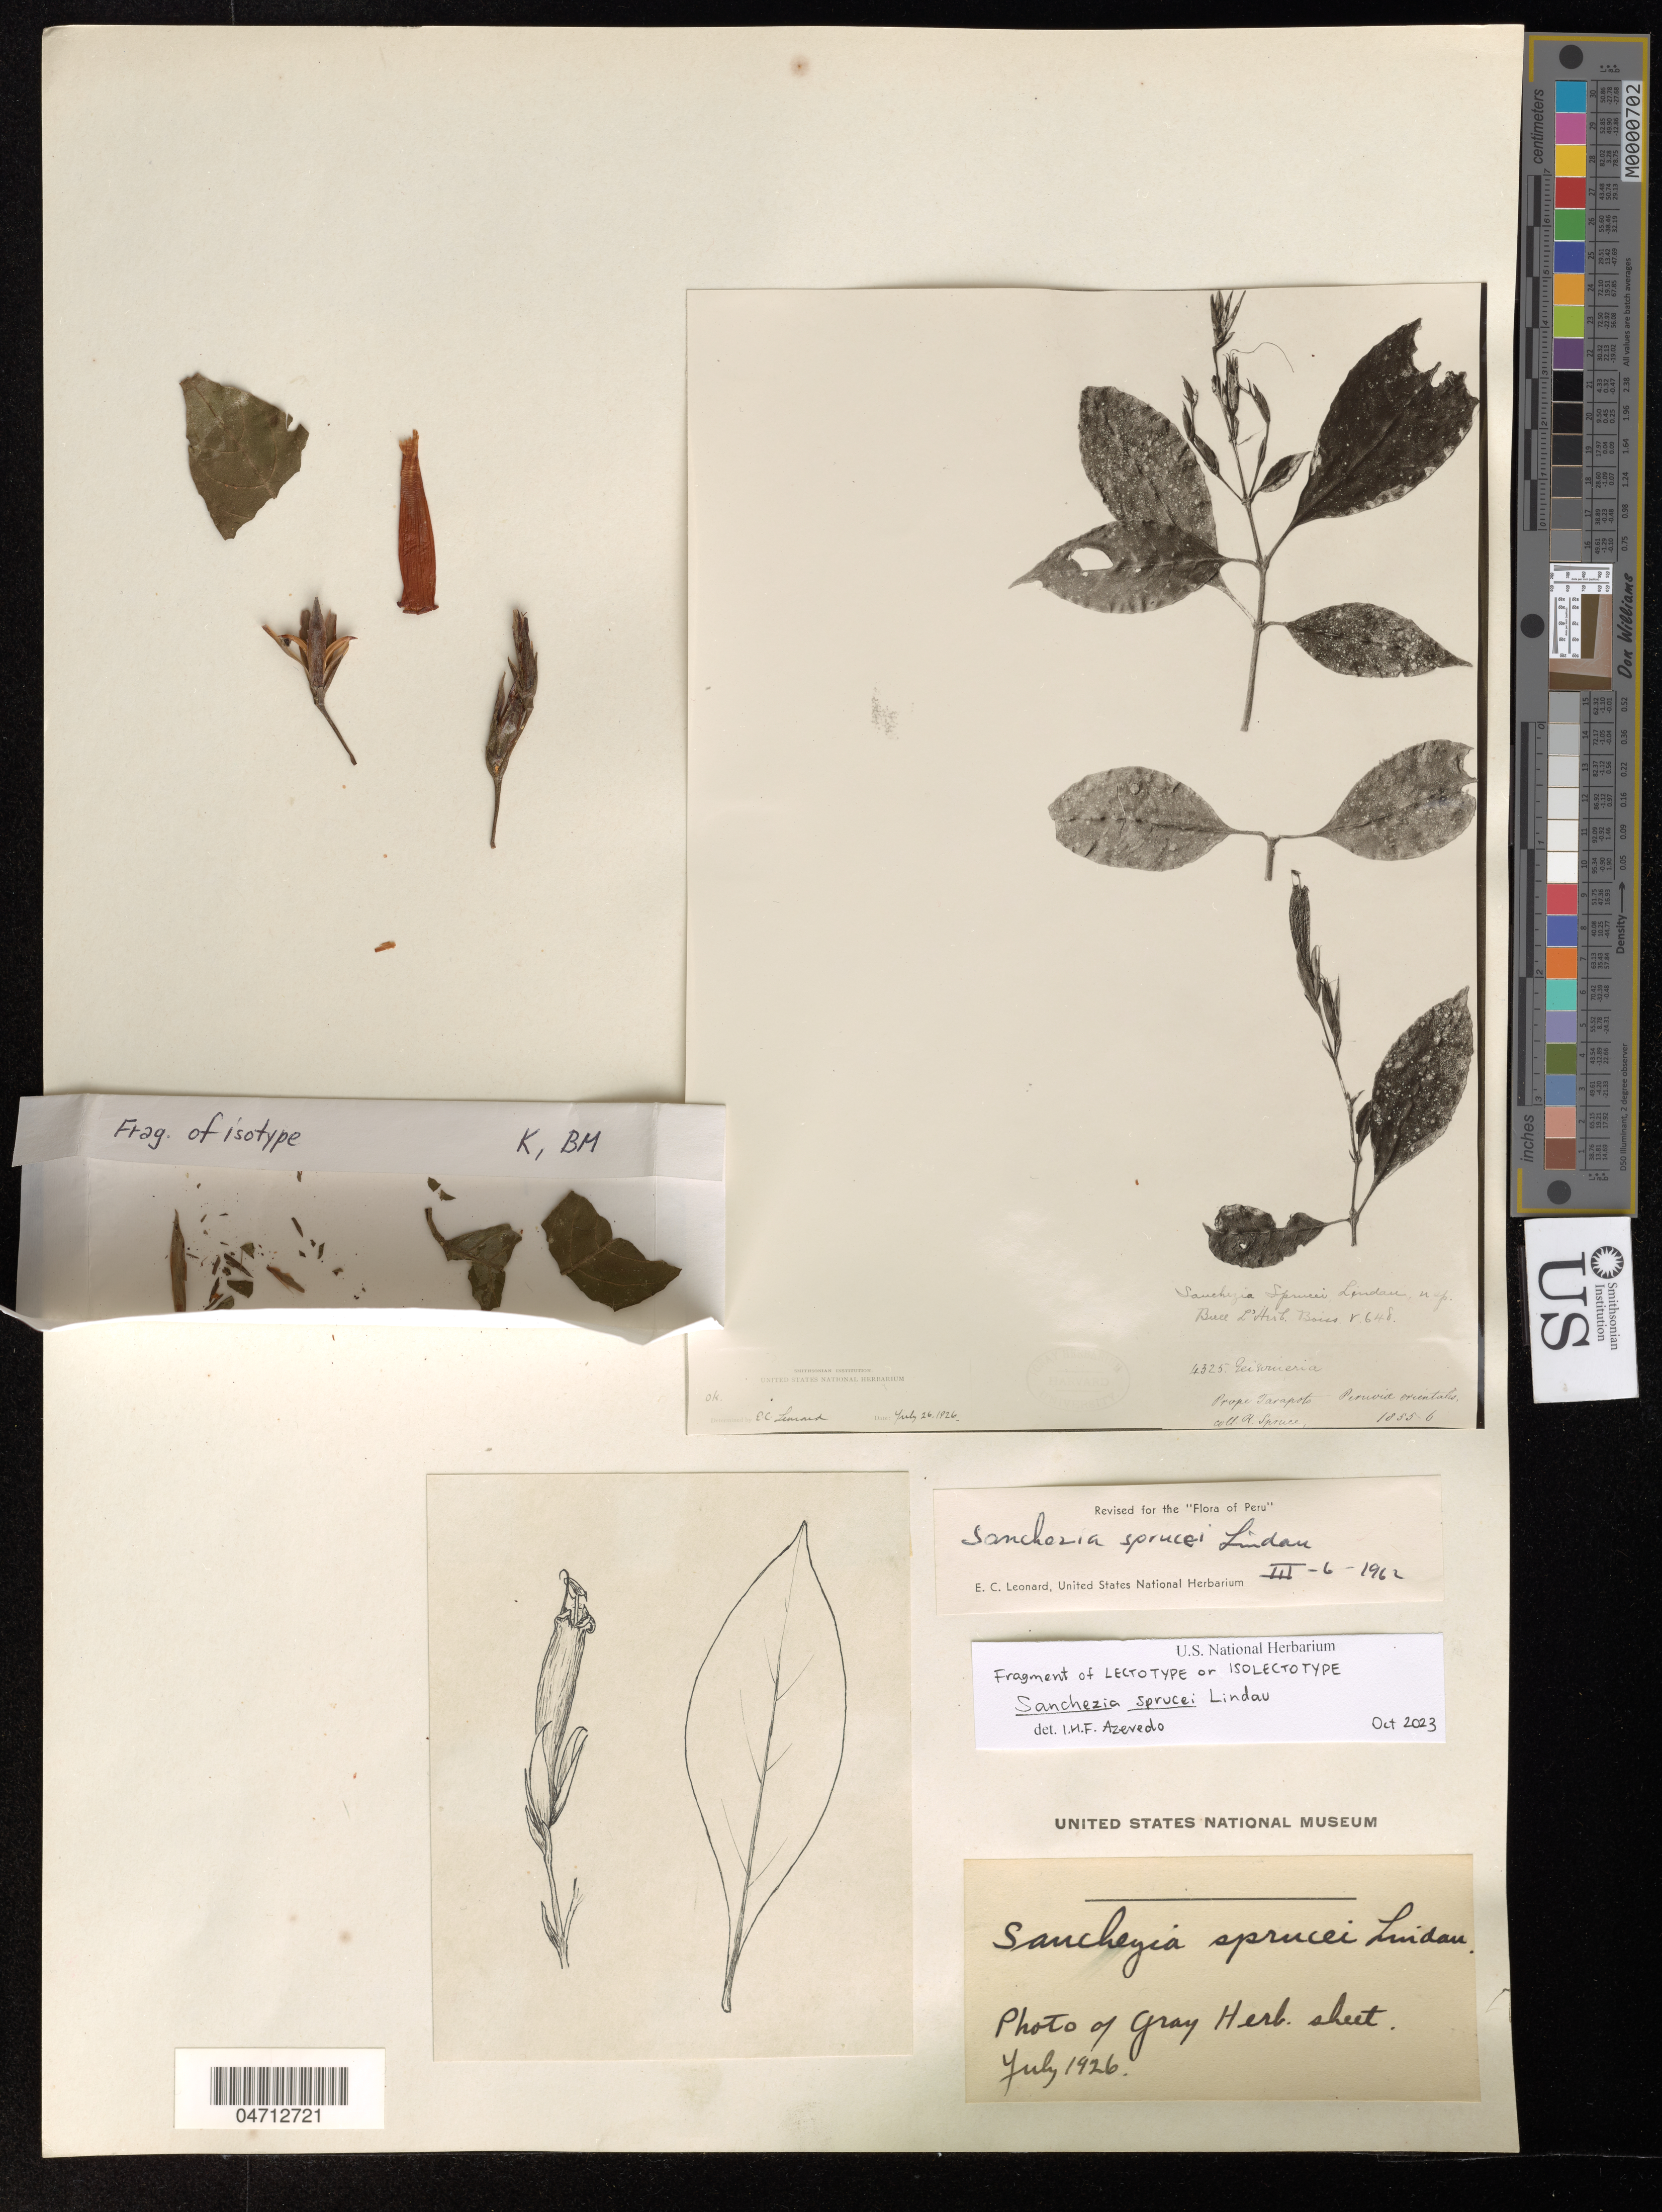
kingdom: Plantae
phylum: Tracheophyta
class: Magnoliopsida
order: Lamiales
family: Acanthaceae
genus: Sanchezia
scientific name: Sanchezia sprucei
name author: Lindau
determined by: Azevedo, Igor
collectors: R. Spruce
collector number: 4325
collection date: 1855/1856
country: Peru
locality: Prope Tarapoto